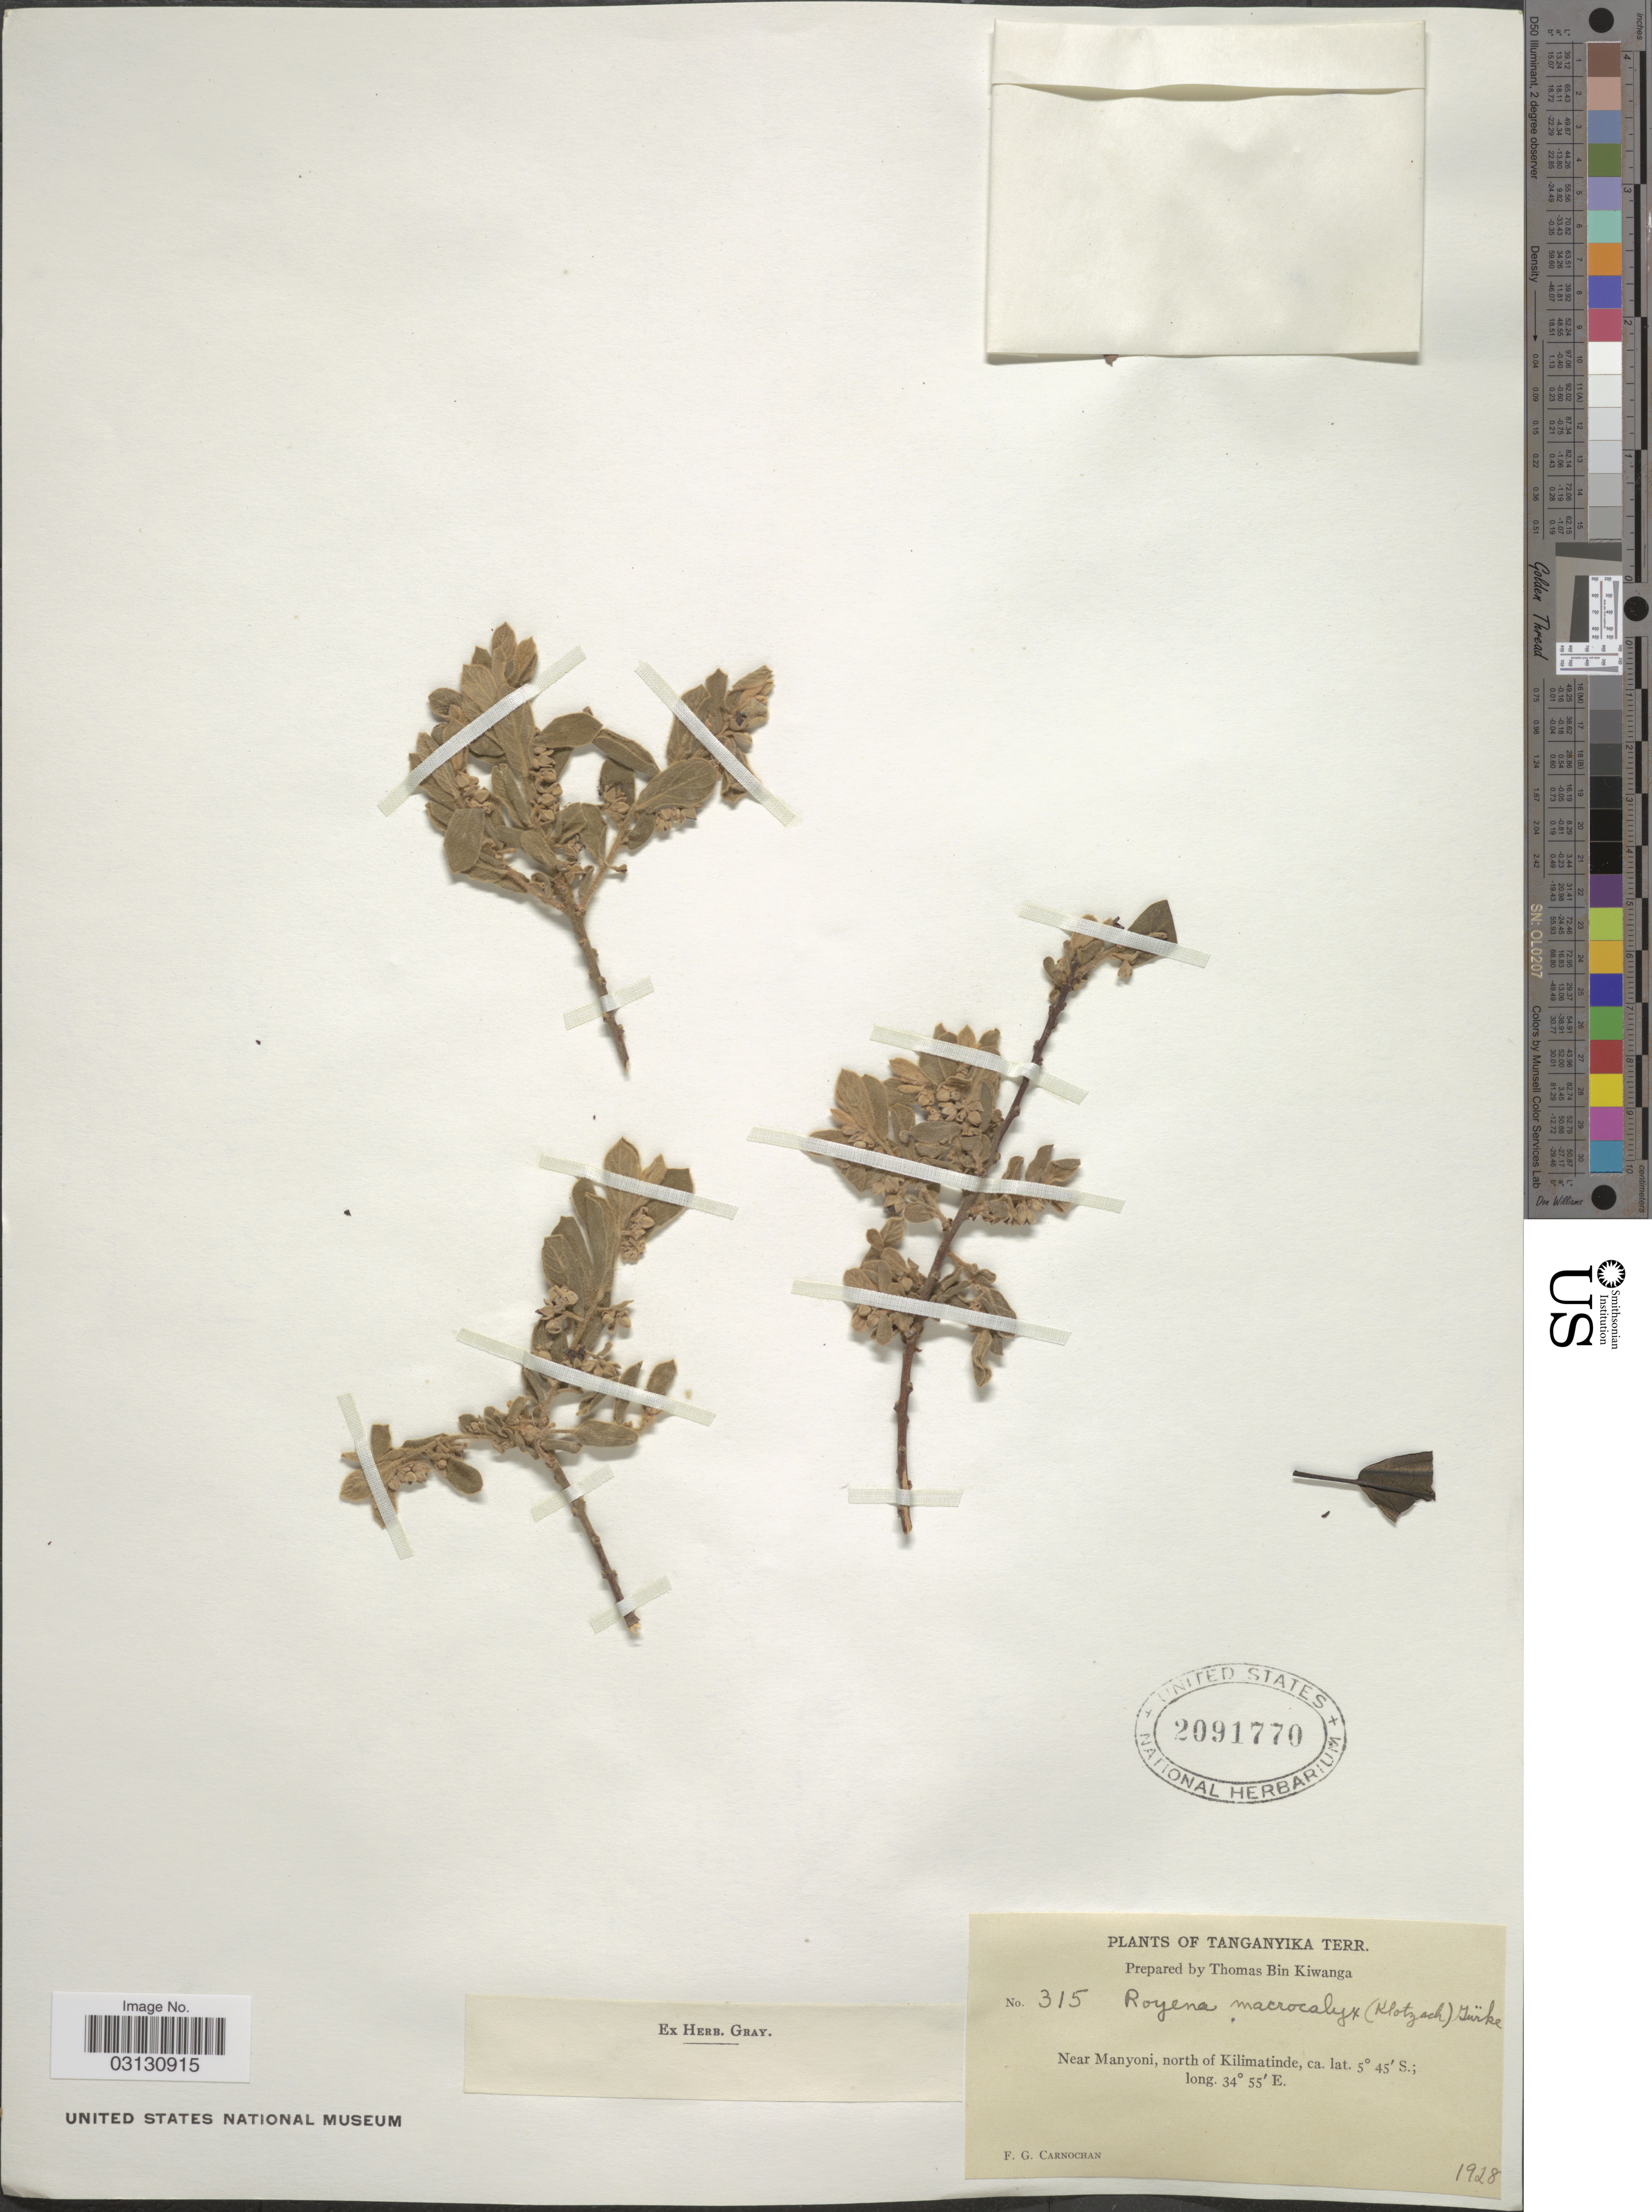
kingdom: Plantae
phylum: Tracheophyta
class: Magnoliopsida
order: Ericales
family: Ebenaceae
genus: Royena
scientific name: Royena macrocalyx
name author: Gürke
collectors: F. Carnochan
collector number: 315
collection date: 1928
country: Tanzania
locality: Tanganyika Terr. Near Manyoni, north of Kilimatinde.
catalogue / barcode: US 2091770